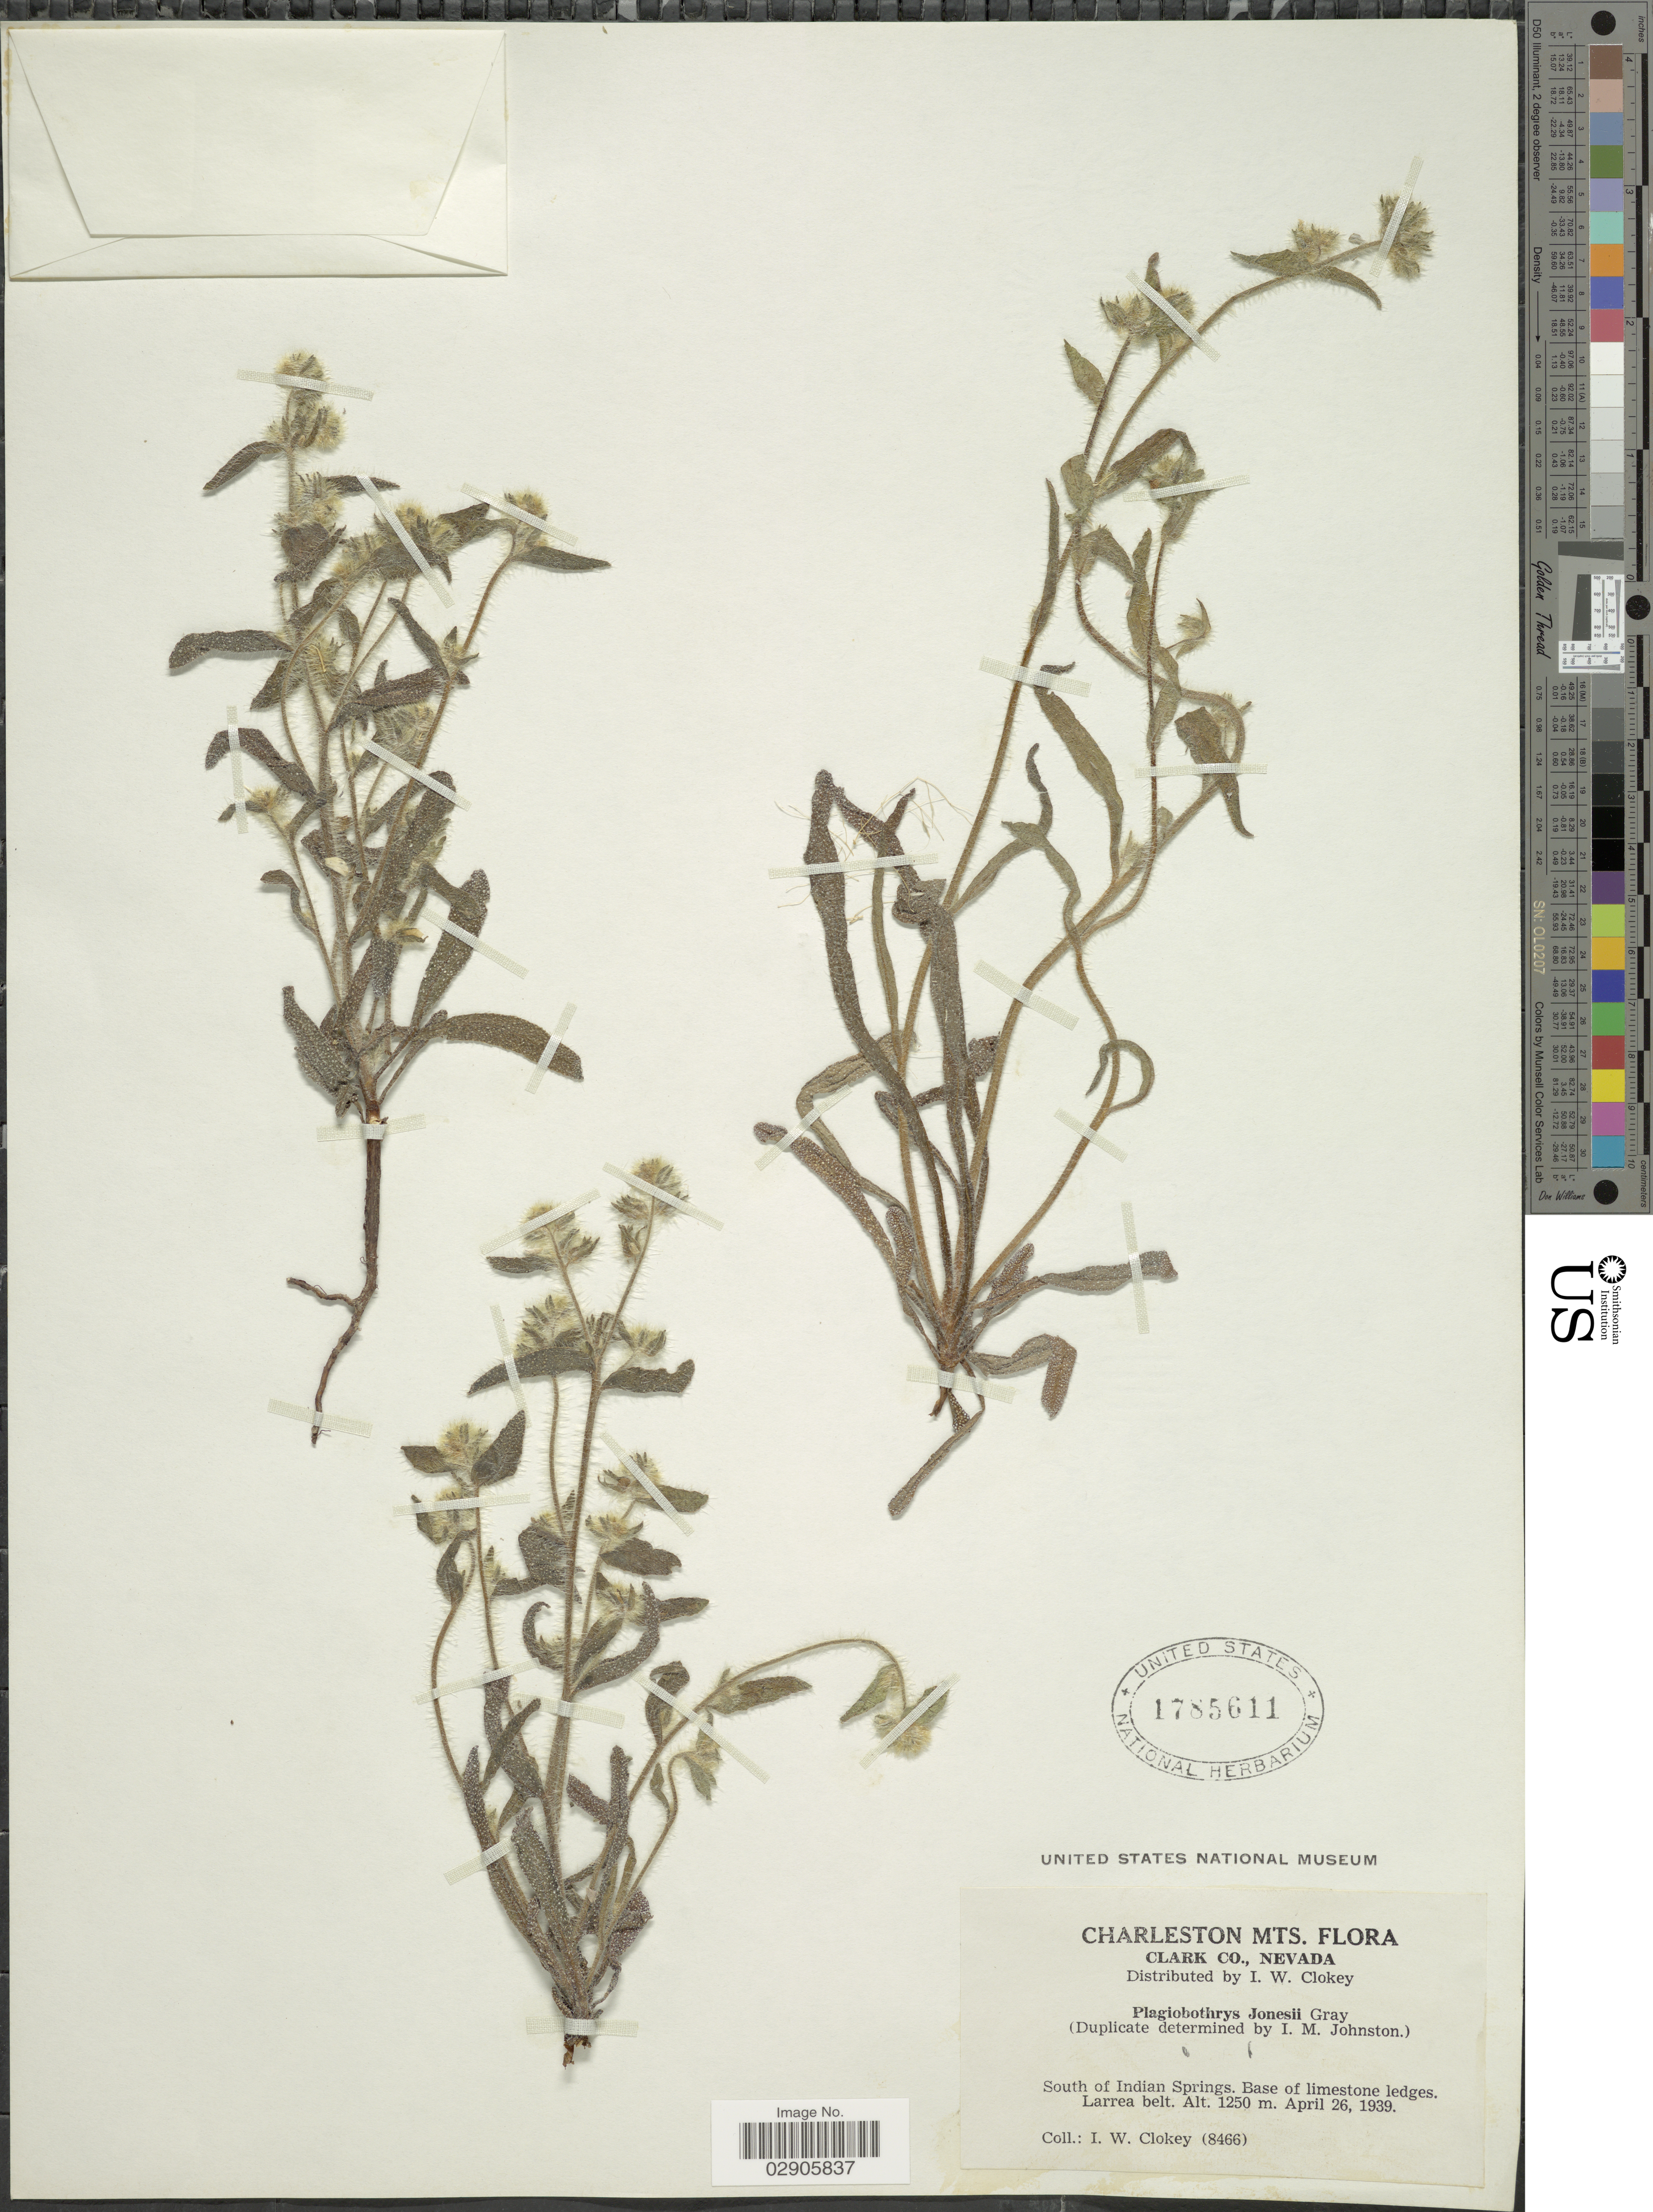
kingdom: Plantae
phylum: Tracheophyta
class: Magnoliopsida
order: Boraginales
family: Boraginaceae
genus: Plagiobothrys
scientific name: Plagiobothrys jonesii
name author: A. Gray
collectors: I. W. Clokey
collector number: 8466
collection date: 1939-04-26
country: United States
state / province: Nevada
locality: Charleston Mts. Clark Co. South of Indian Springs. Base of limestone ledges. Larrea belt.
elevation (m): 1250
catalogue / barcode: US 1785611